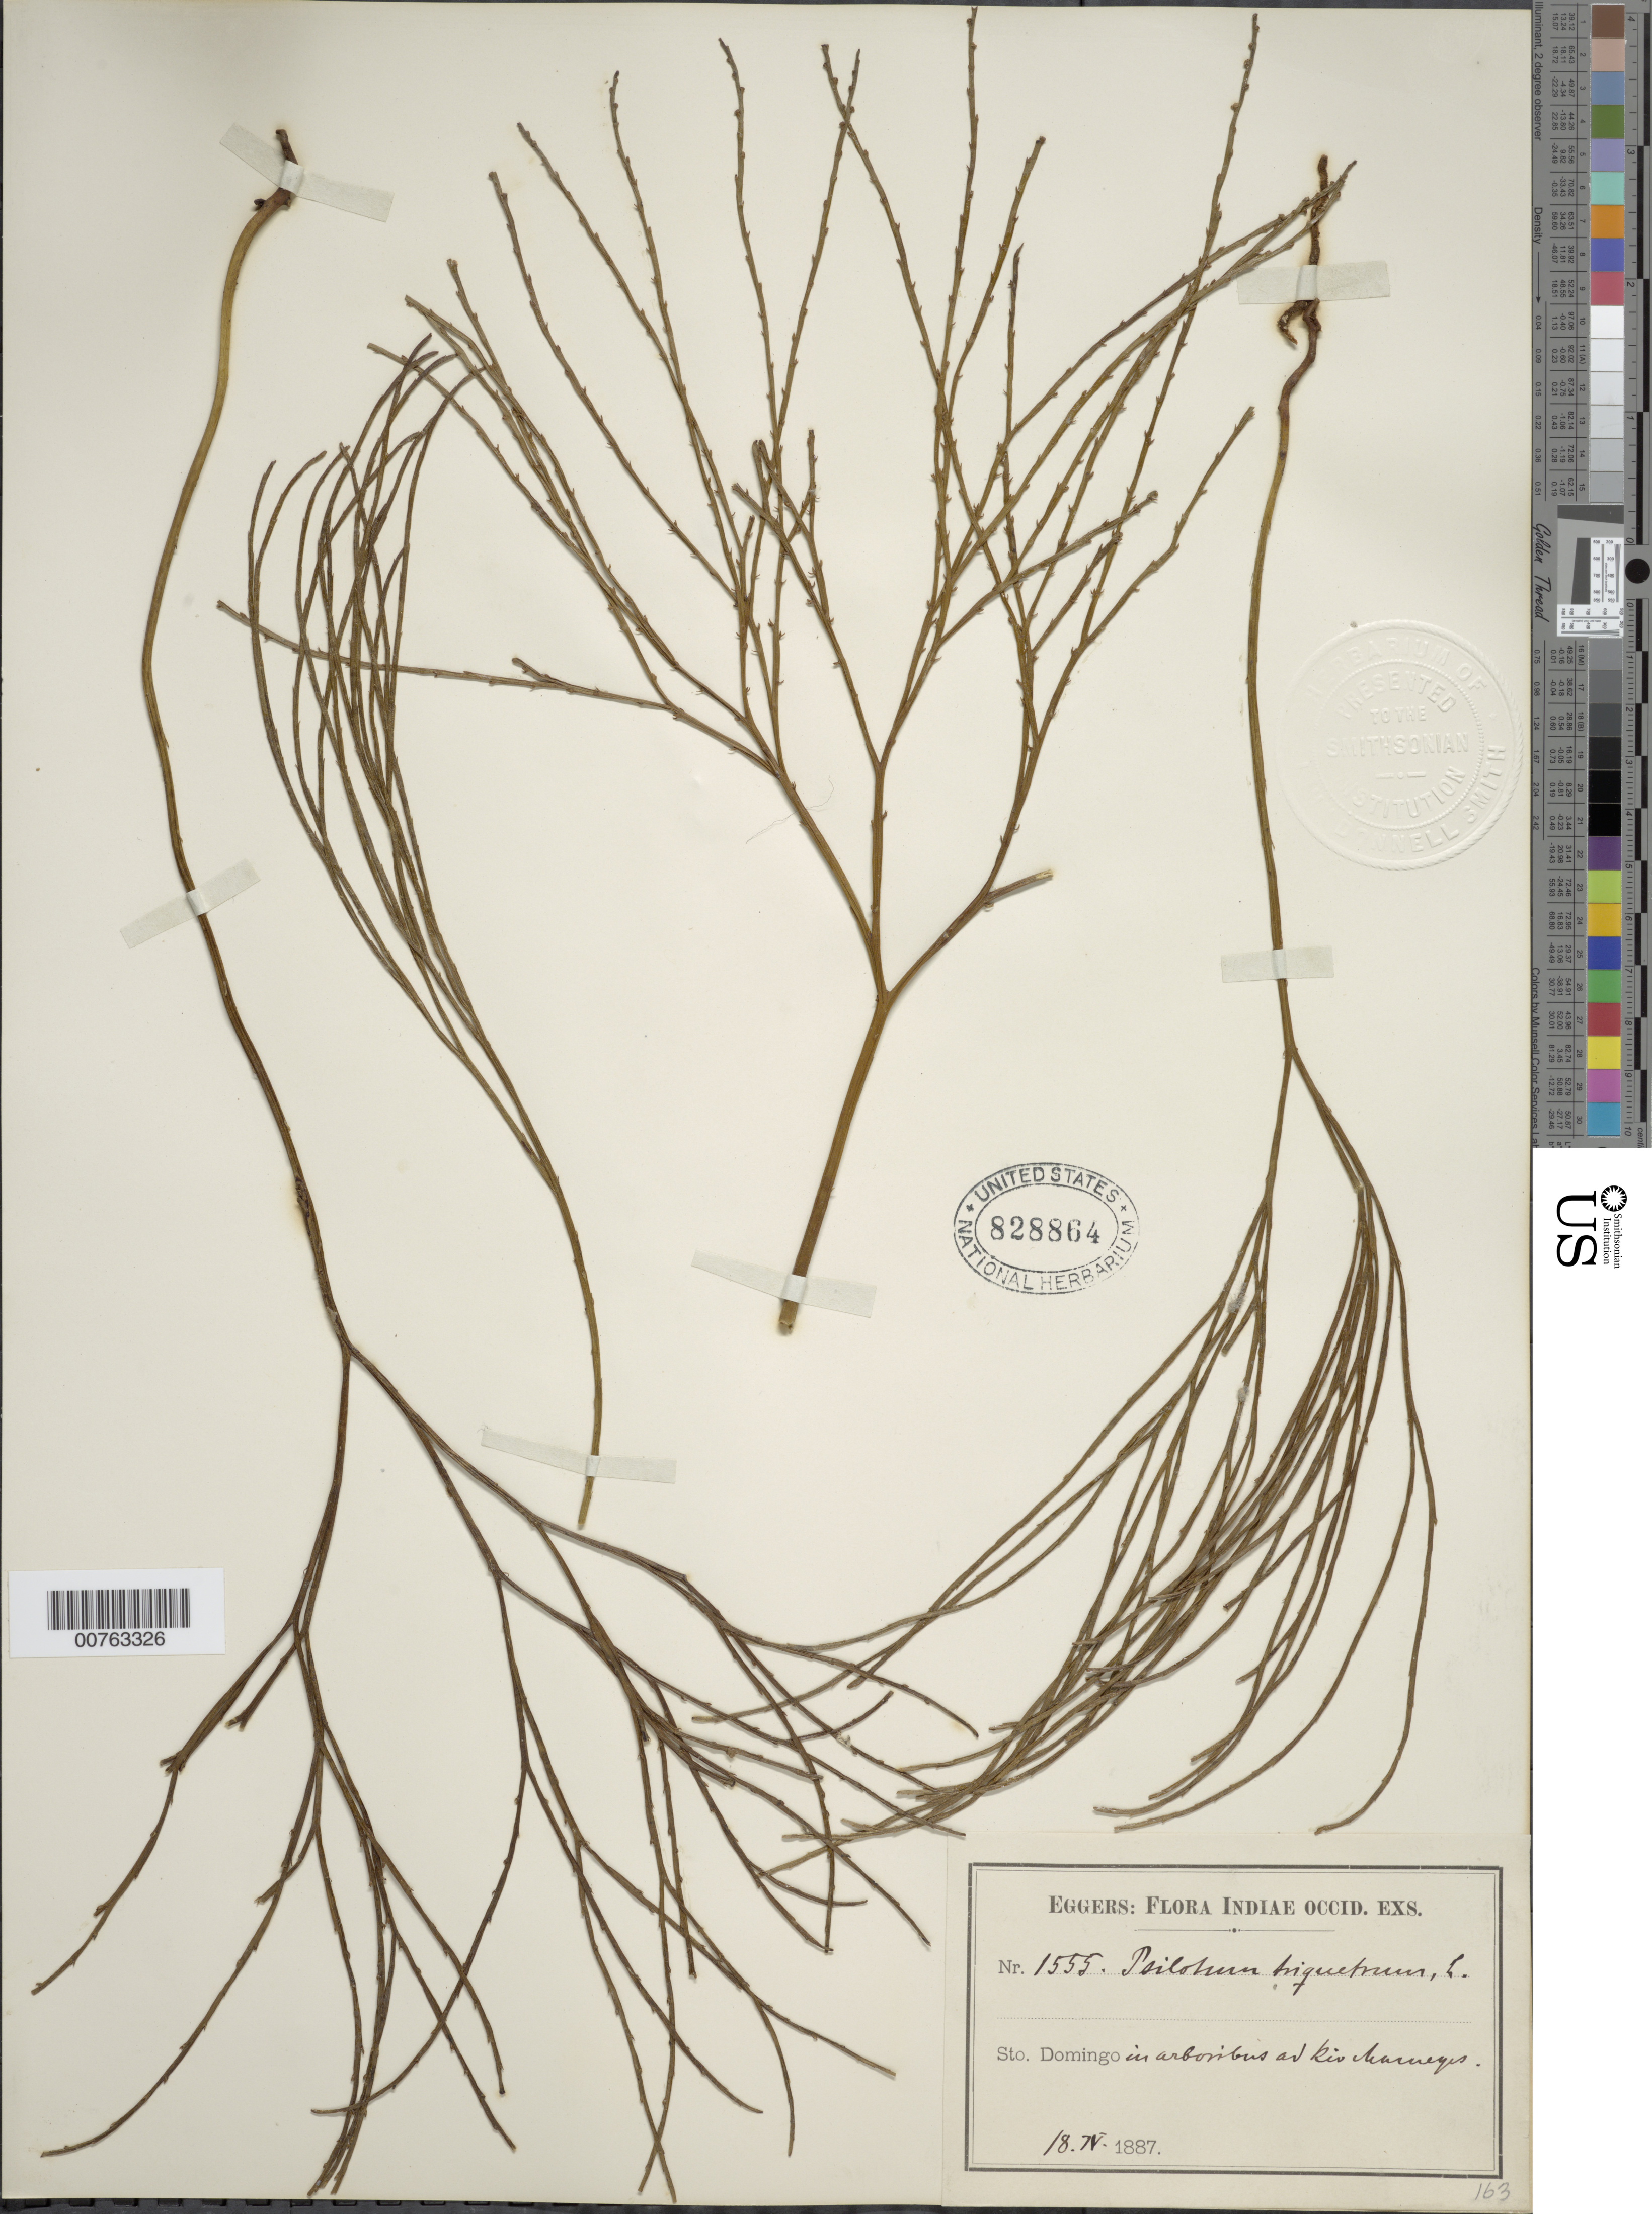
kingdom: Plantae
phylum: Tracheophyta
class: Polypodiopsida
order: Psilotales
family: Psilotaceae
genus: Psilotum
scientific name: Psilotum nudum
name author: (L.) P. Beauv.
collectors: H. F. A. von Eggers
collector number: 1555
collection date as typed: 18 Apr 1887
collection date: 1887-04-18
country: Dominican Republic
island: Hispaniola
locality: Santo Domingo in arboribus ad Rio Macueges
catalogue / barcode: US 828864